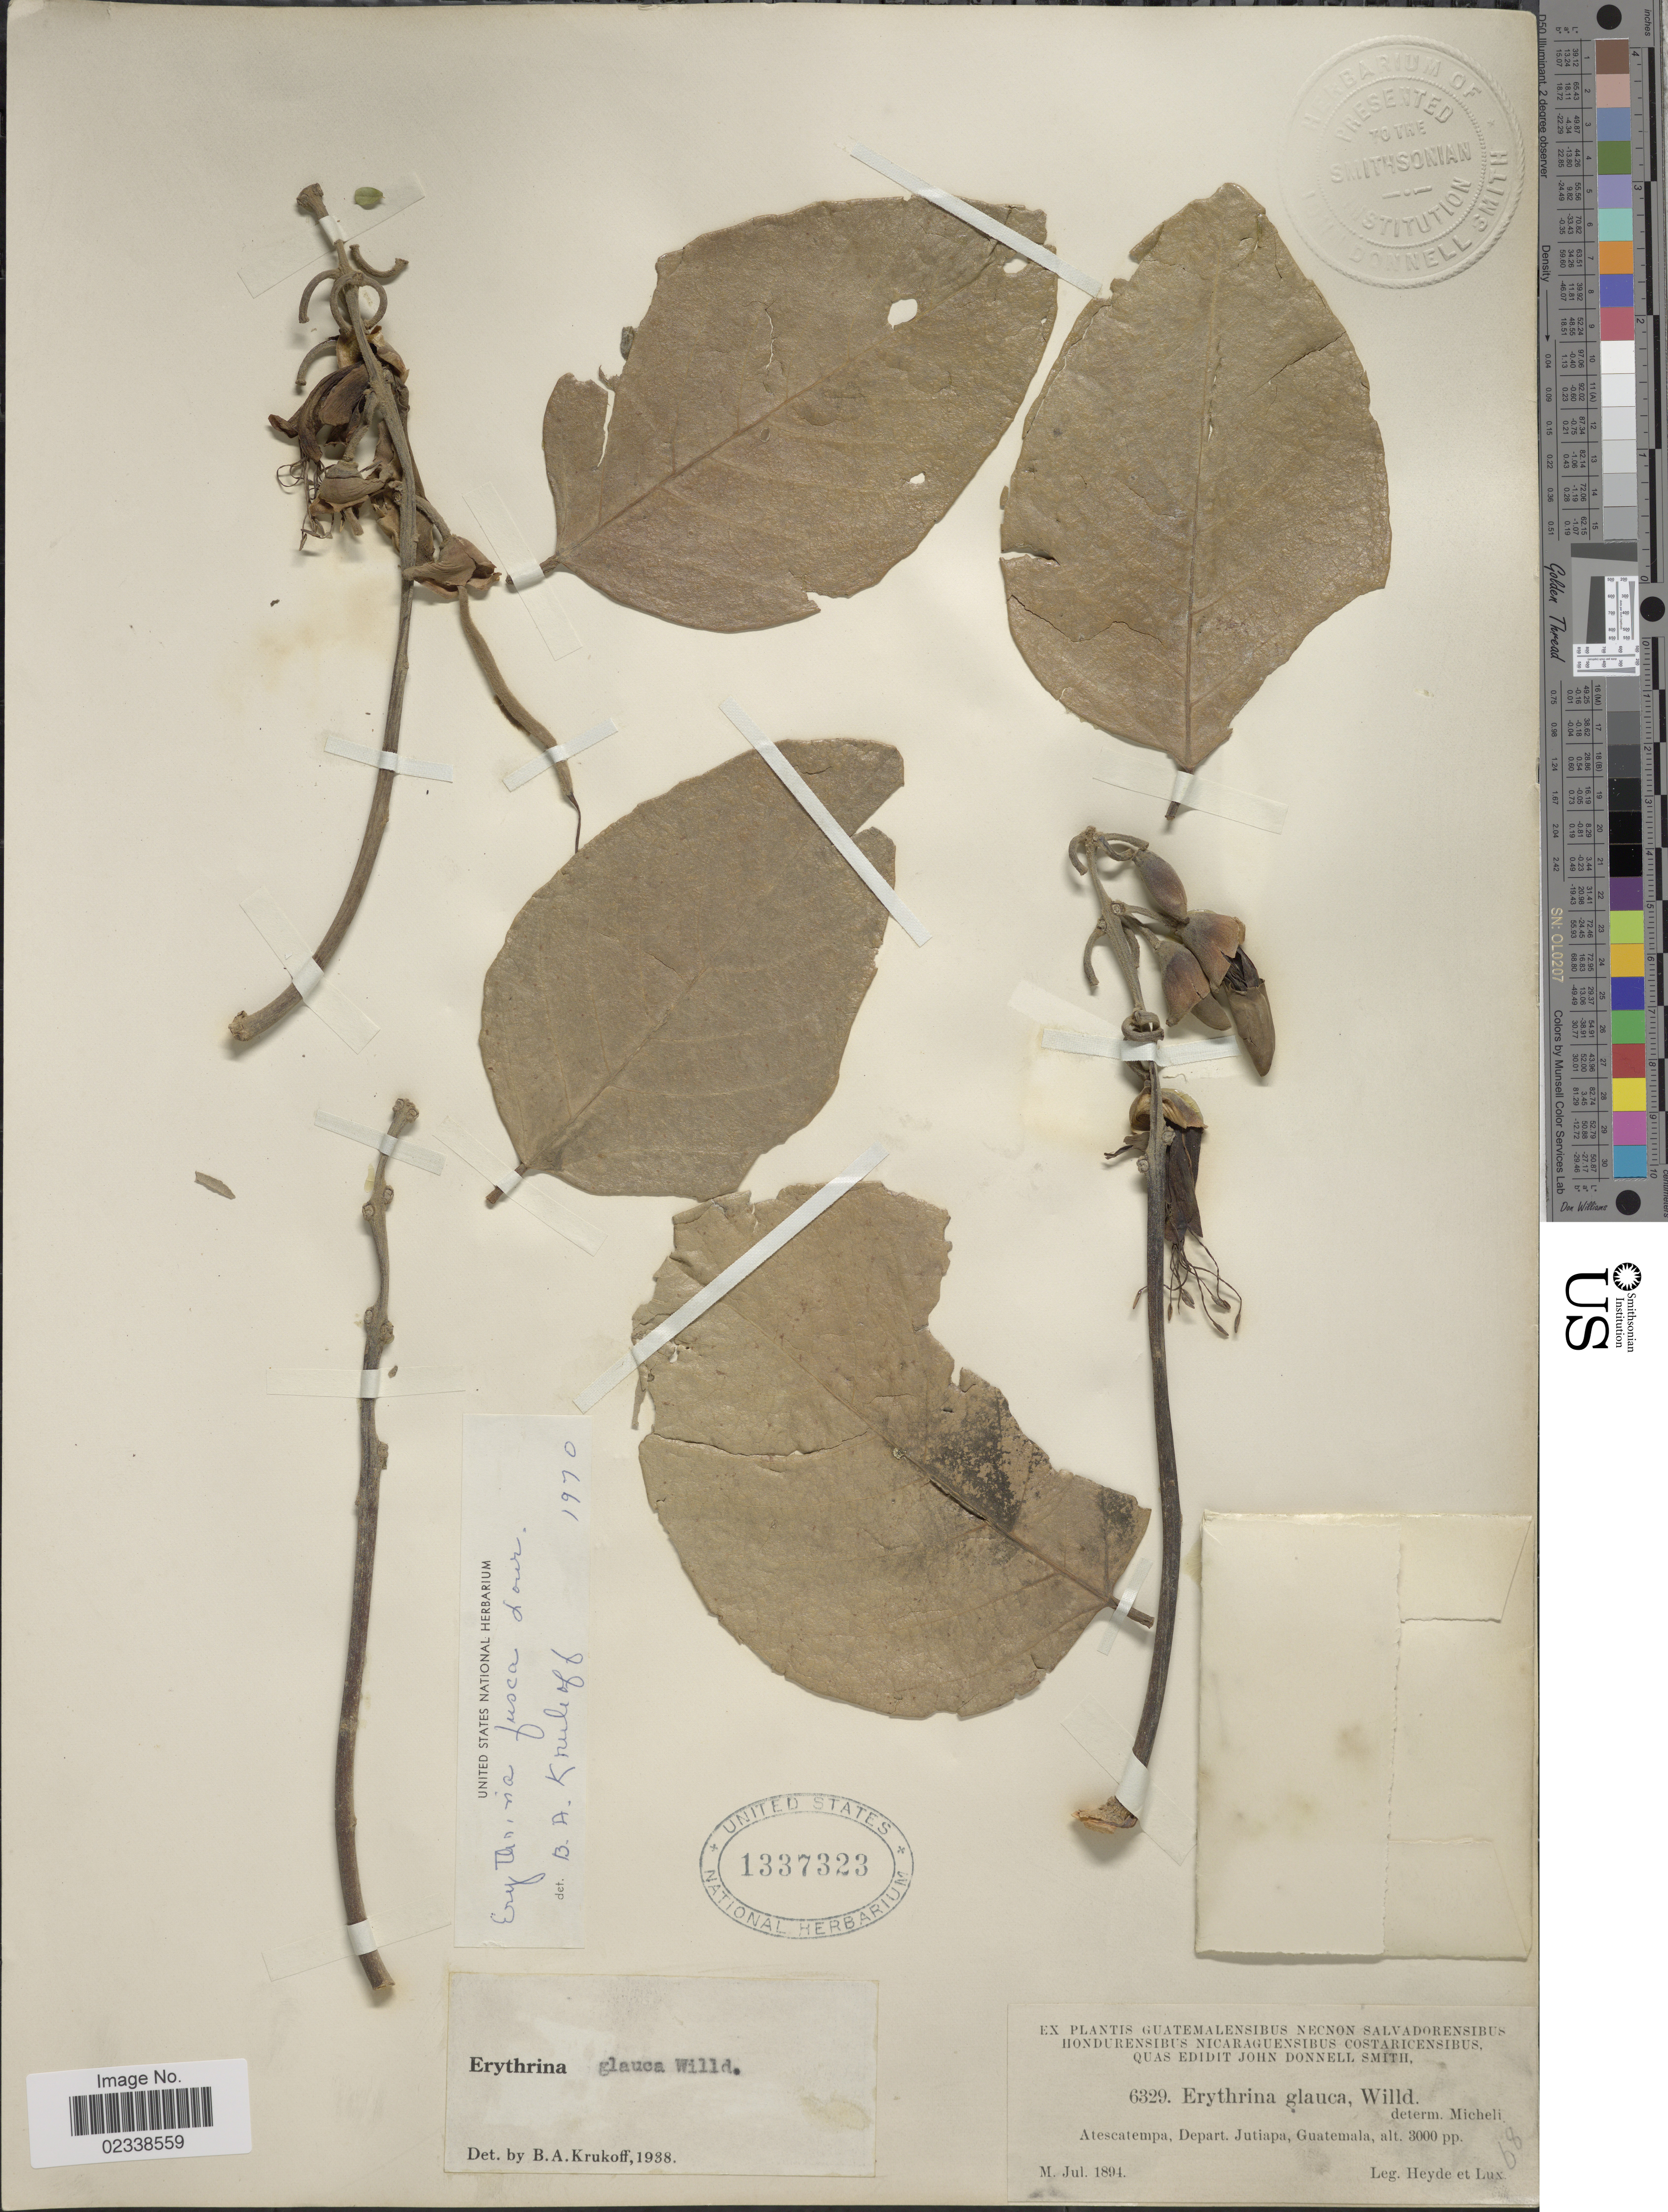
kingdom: Plantae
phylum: Tracheophyta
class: Magnoliopsida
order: Fabales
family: Fabaceae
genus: Erythrina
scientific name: Erythrina fusca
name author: Lour.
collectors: Heyde & Lux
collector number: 6329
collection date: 1894-07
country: Guatemala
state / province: Jutiapa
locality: Atescatempa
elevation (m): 914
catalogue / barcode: US 1337323